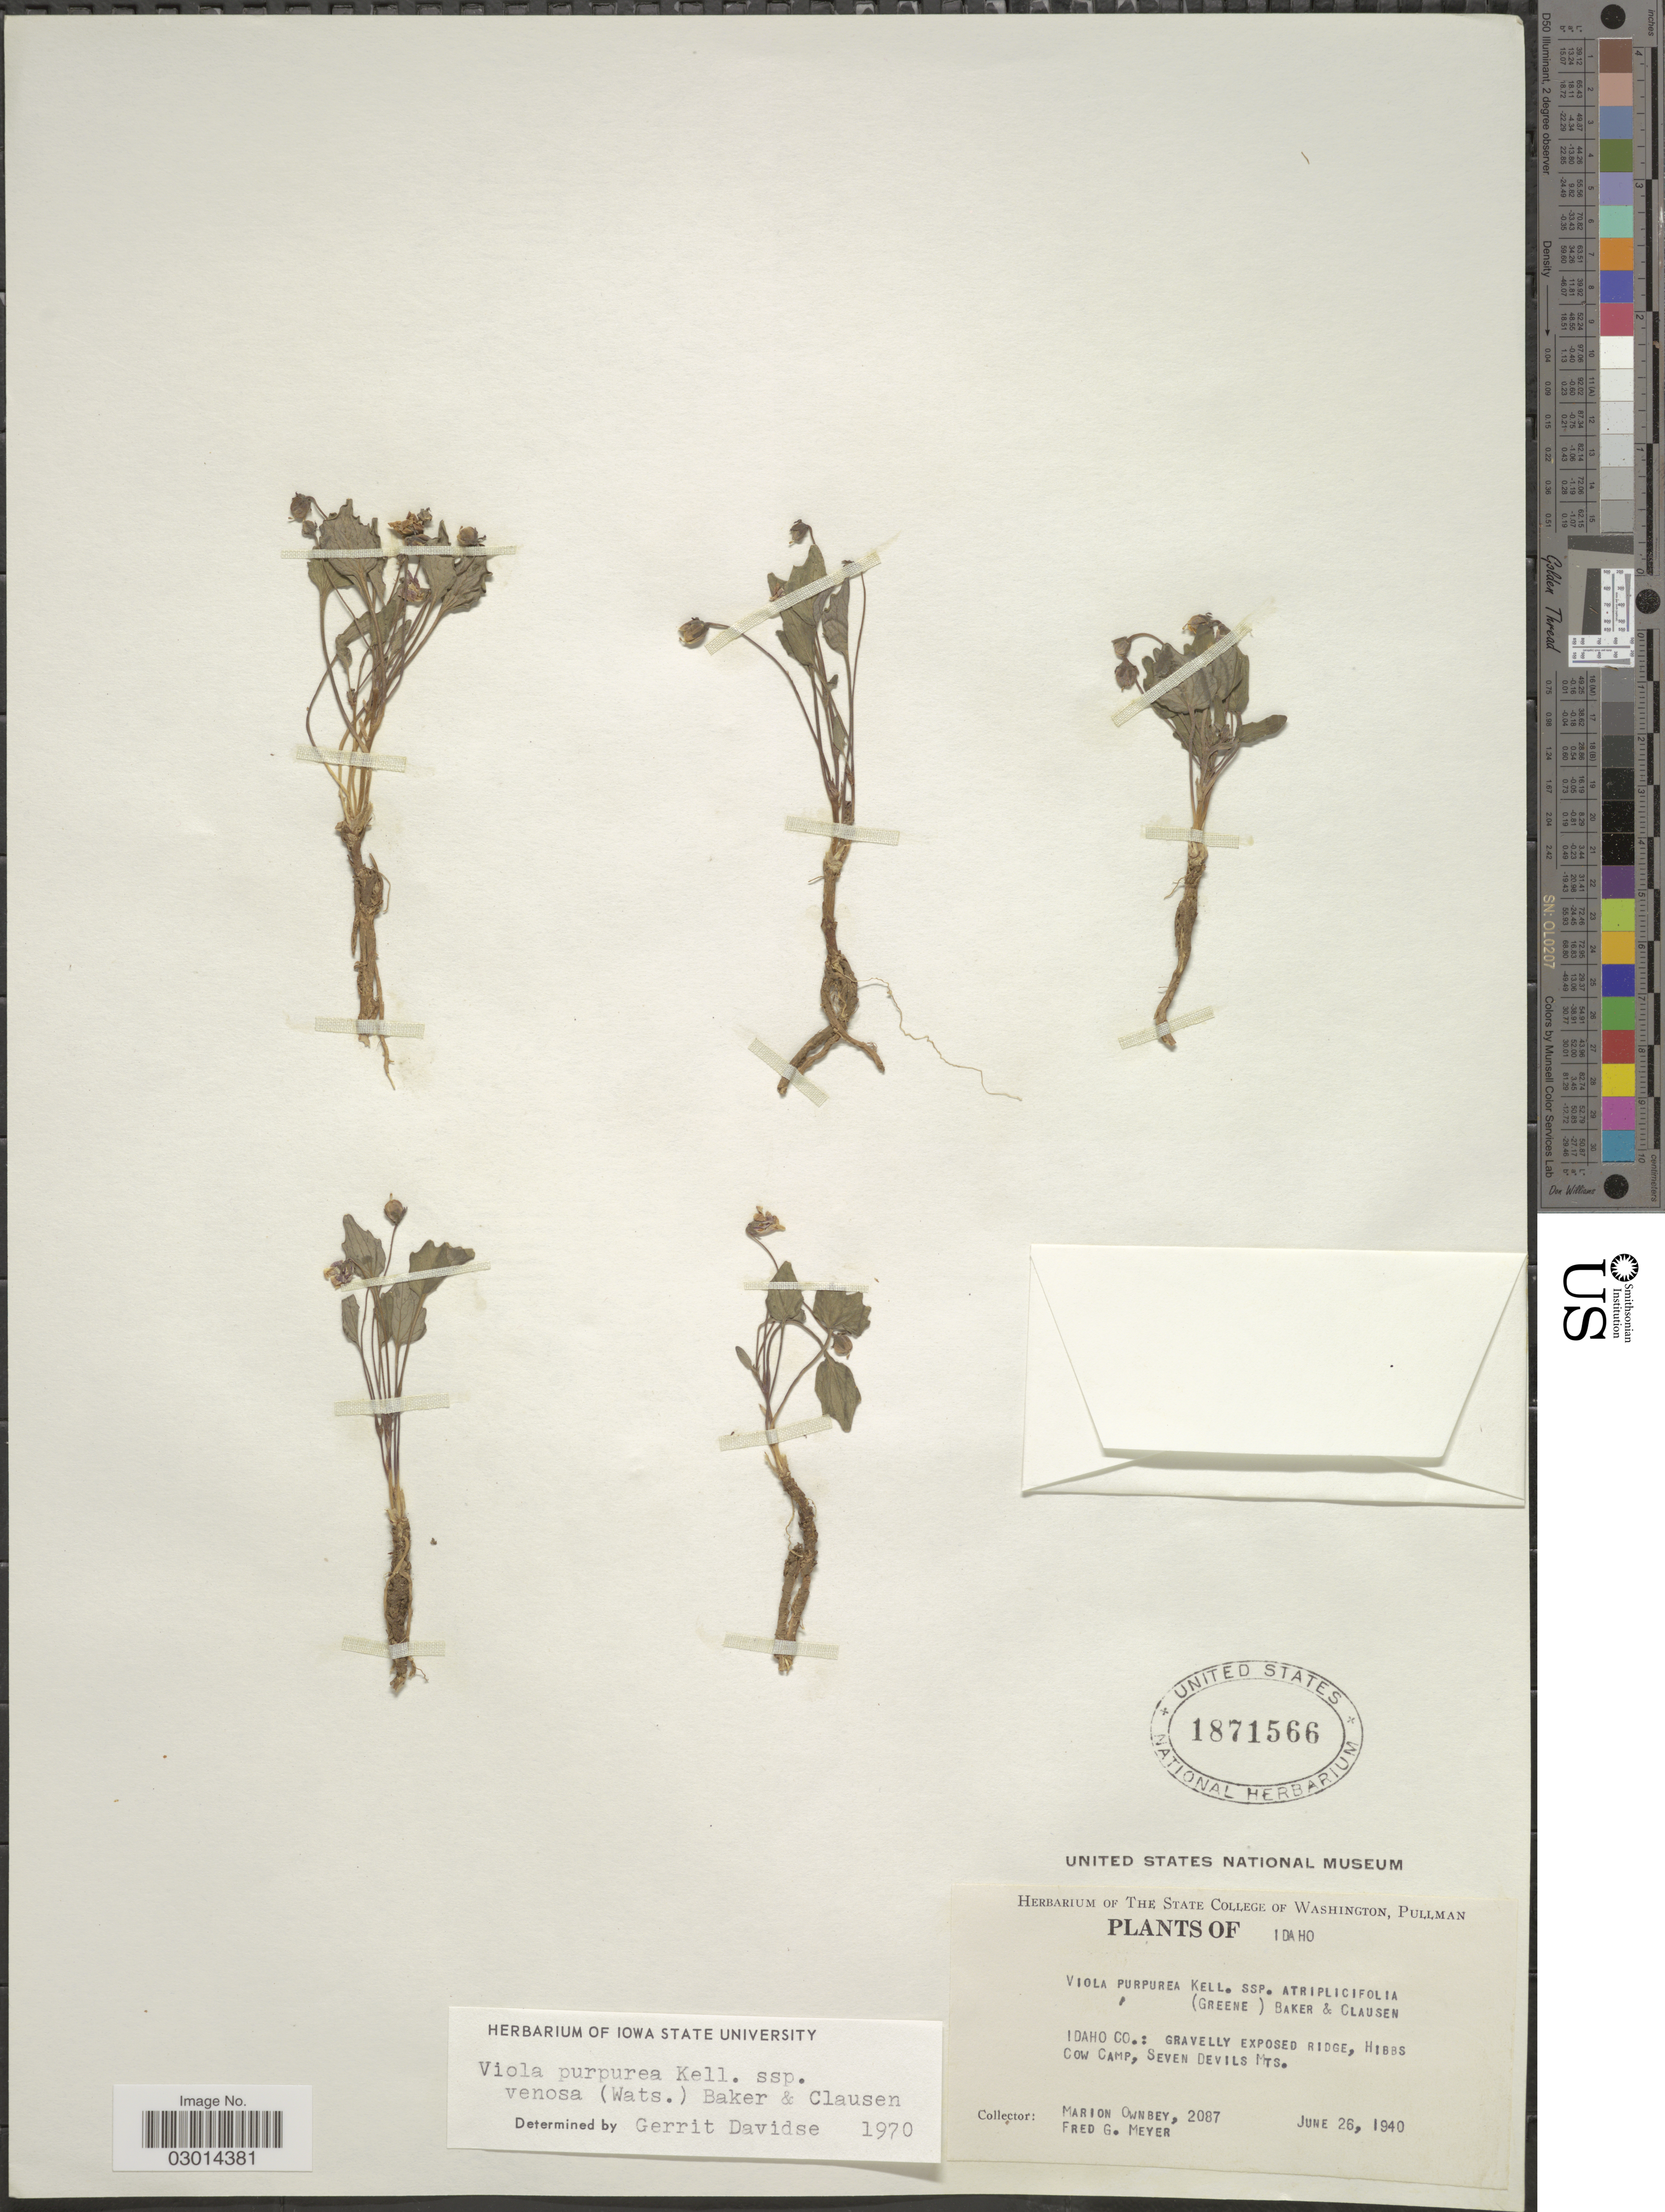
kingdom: Plantae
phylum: Tracheophyta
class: Magnoliopsida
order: Malpighiales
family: Violaceae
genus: Viola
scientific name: Viola purpurea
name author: Kellogg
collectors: M. Ownbey & F. Meyer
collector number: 2087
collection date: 1940-06-26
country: United States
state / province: Idaho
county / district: Idaho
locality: Gravelly Exposed Ridge, Hibbs Cow Camp, Seven Devils Mts.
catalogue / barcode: US 1871566